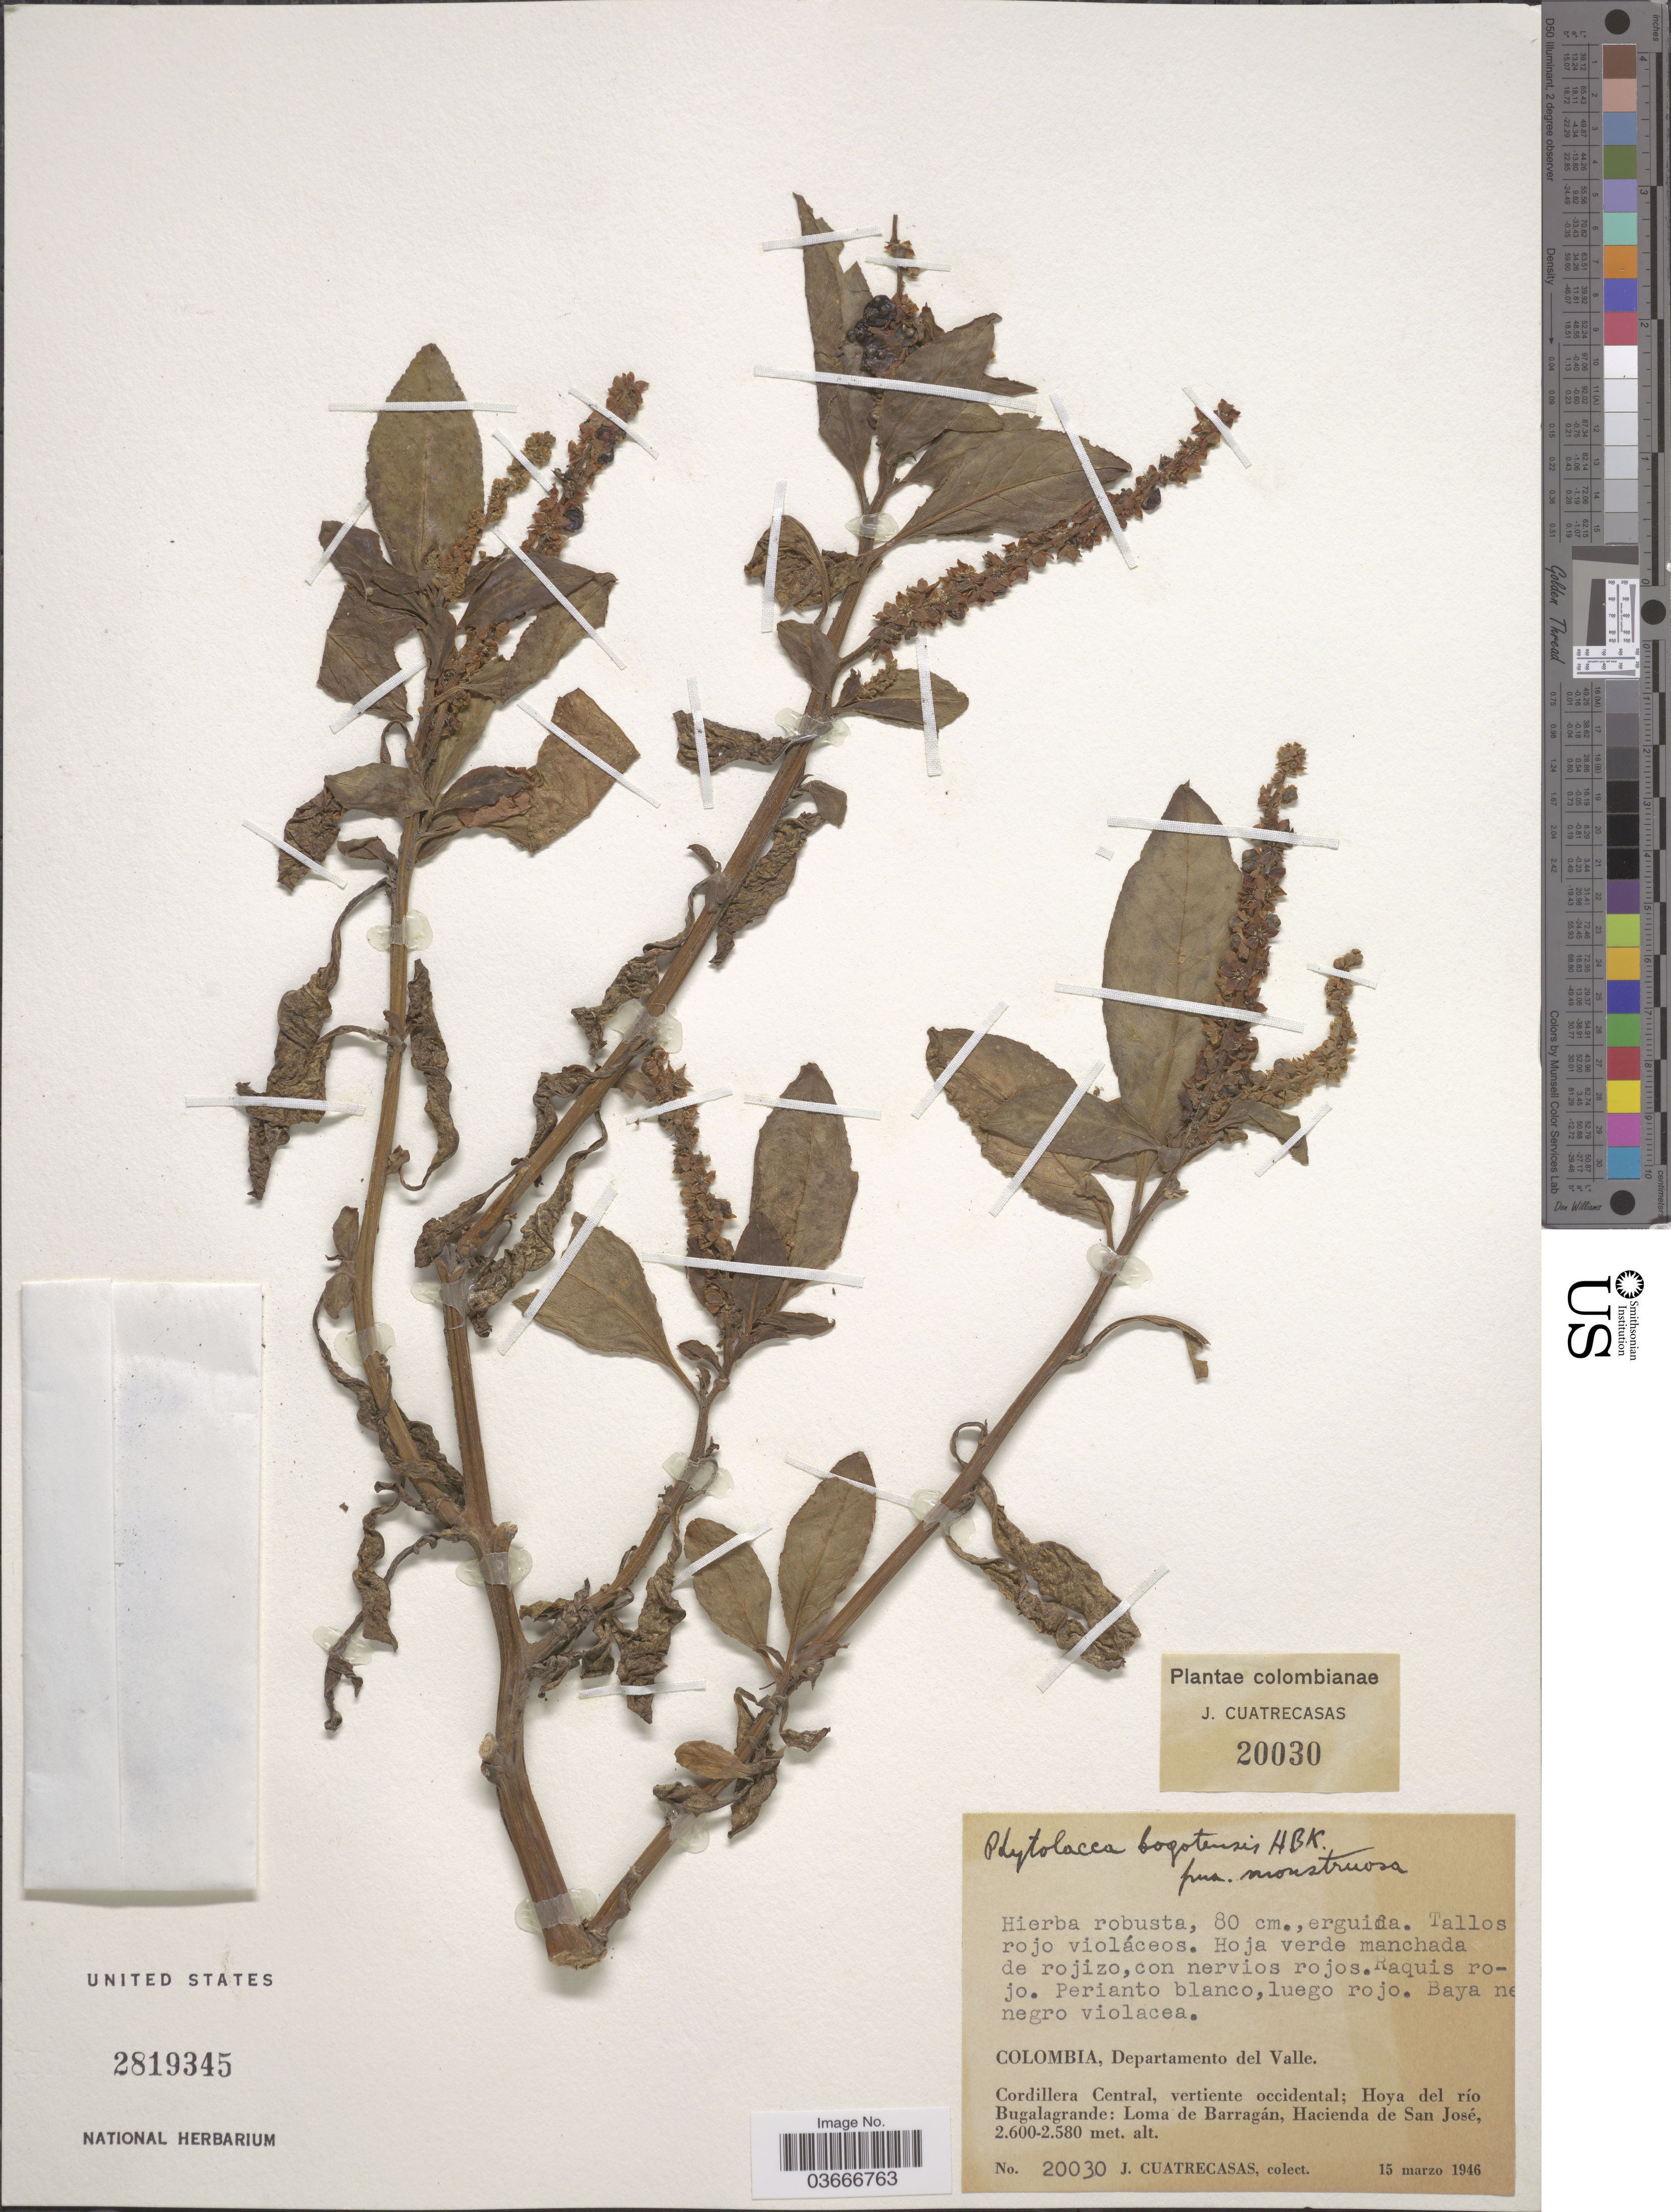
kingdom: Plantae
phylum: Tracheophyta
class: Magnoliopsida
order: Caryophyllales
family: Phytolaccaceae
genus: Phytolacca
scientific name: Phytolacca bogotensis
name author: Kunth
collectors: J. Cuatrecasas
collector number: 20030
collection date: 1946-03-15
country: Colombia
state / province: Valle del Cauca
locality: Departamento del Valle. Cordillera Central, vertiente occidental; Hoya del río Bugalagrande: Loma de Barragán, Hacienda de San José.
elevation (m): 2580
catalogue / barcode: US 2819345